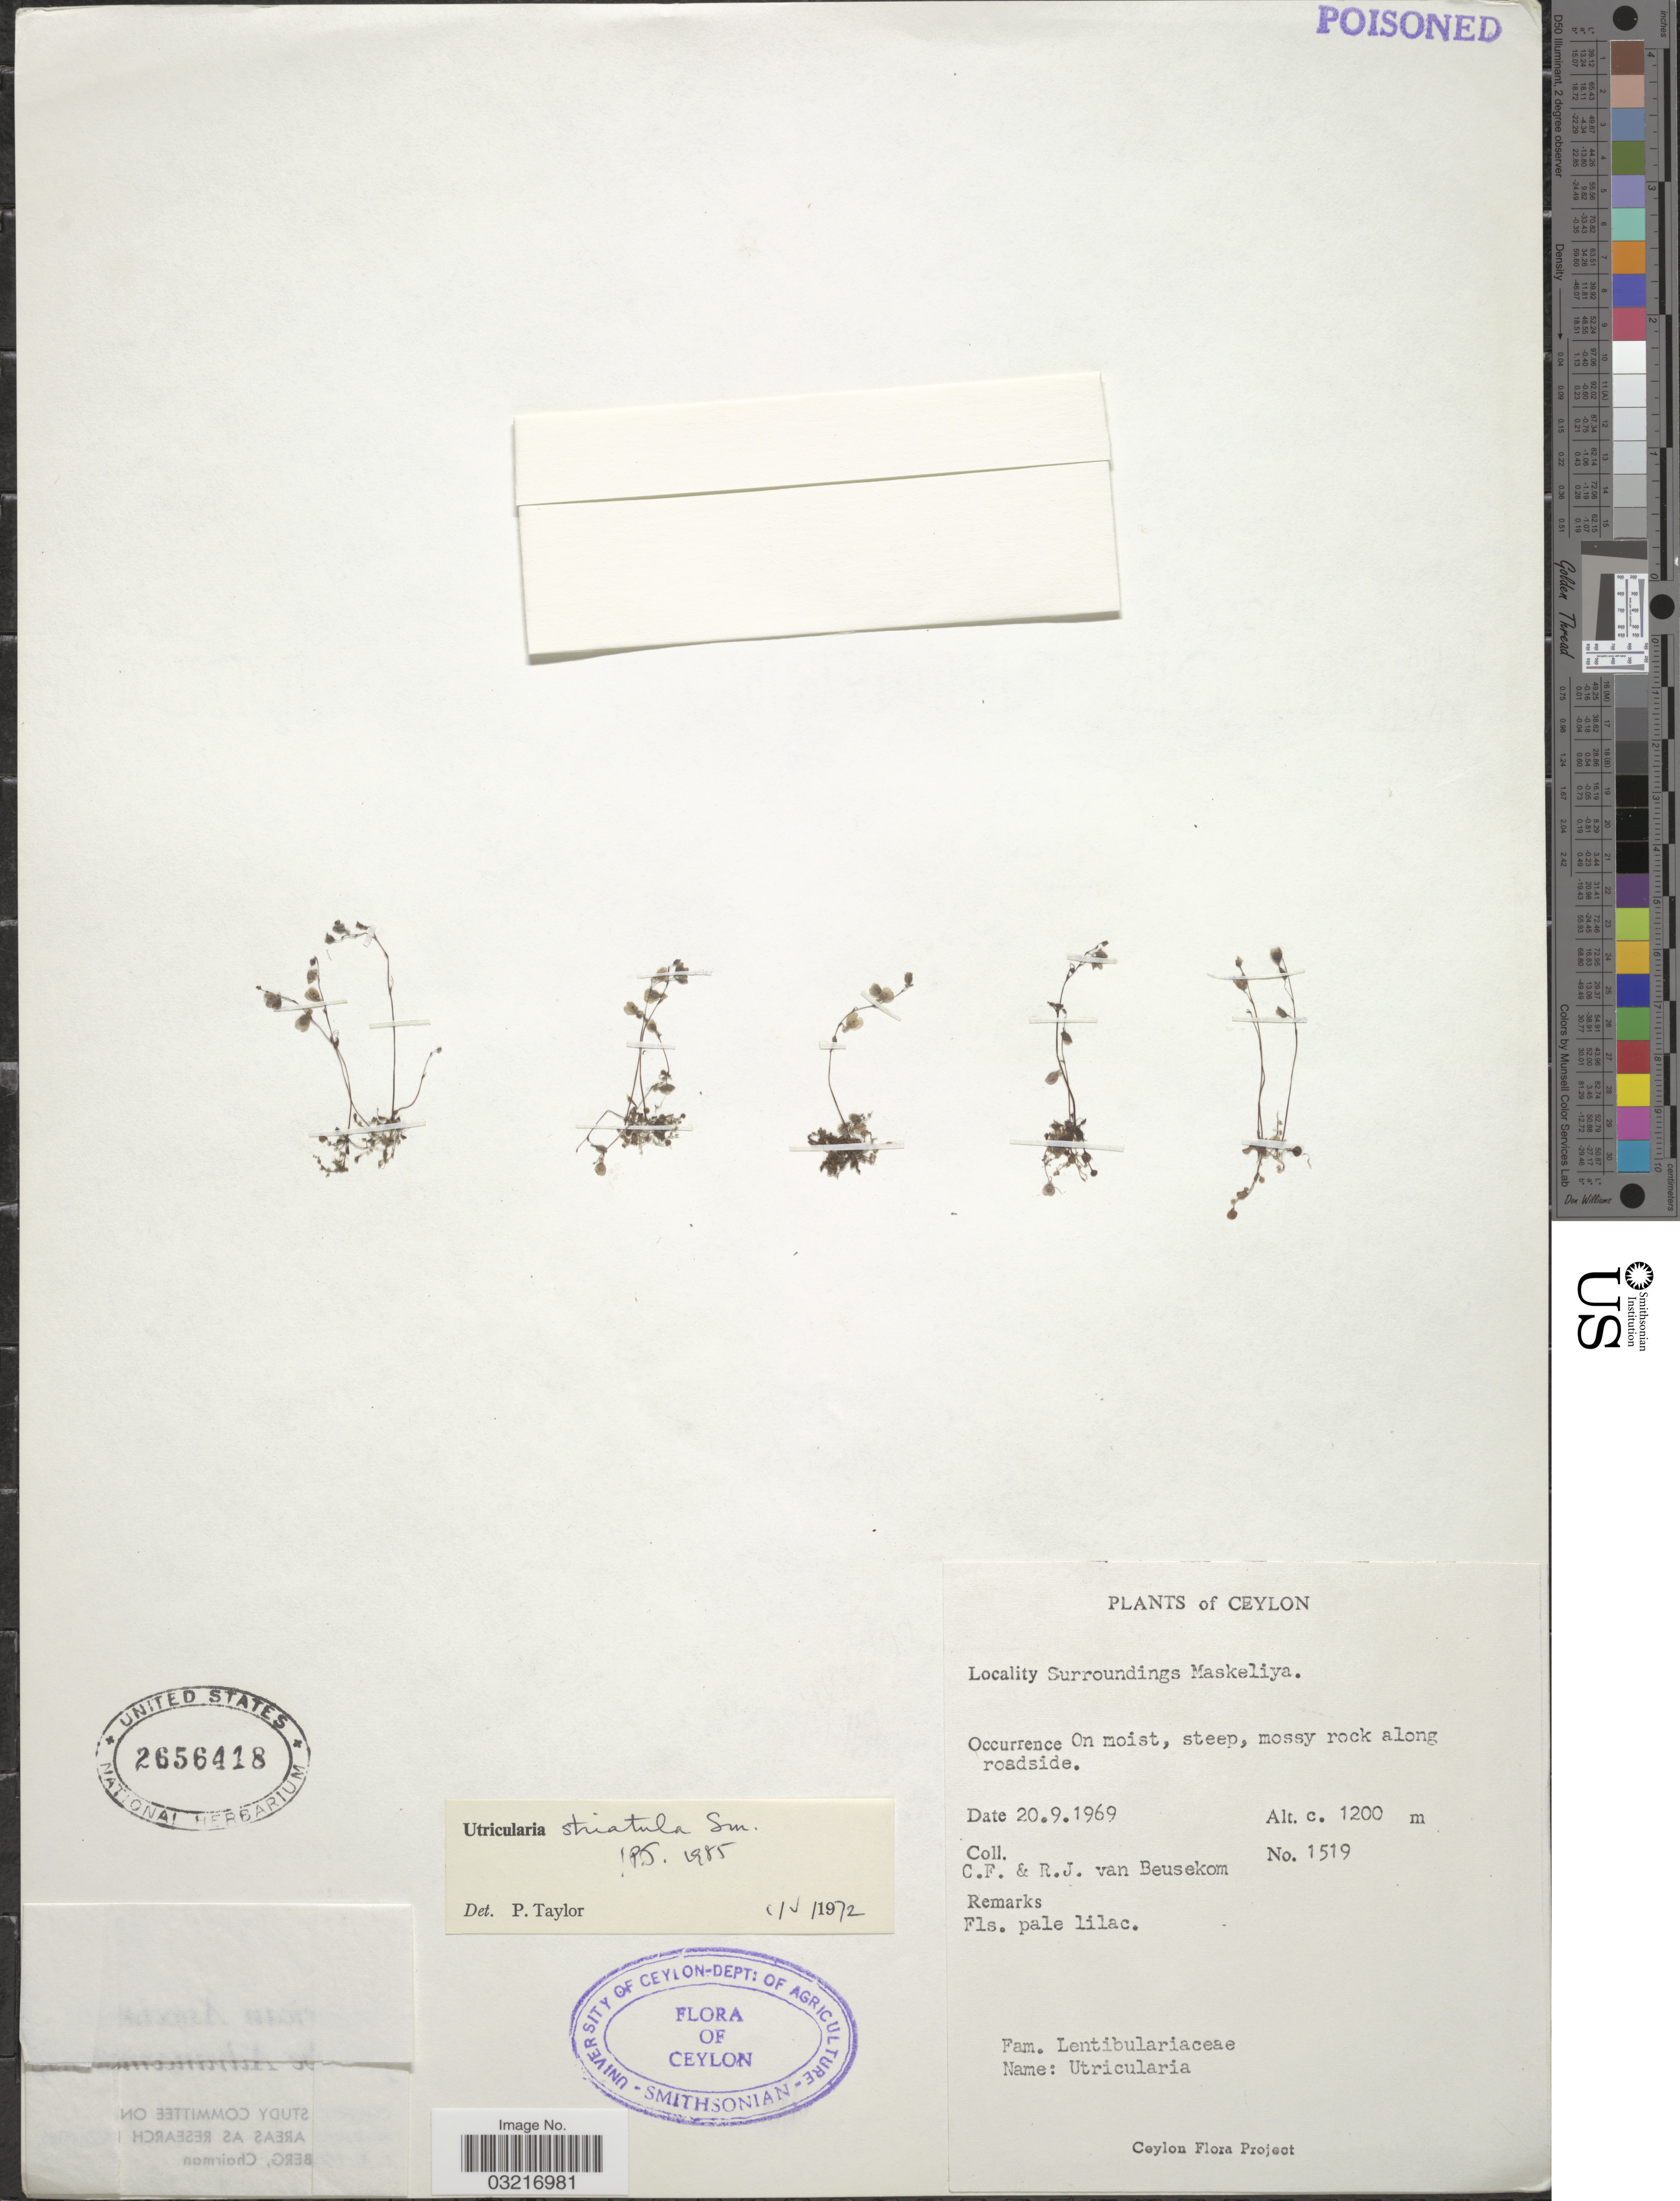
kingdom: Plantae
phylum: Tracheophyta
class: Magnoliopsida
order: Lamiales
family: Lentibulariaceae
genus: Utricularia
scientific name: Utricularia striatula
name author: Sm.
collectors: C. F. Beusekom & R. Van Beusekom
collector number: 1519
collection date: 1969-09-20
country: Sri Lanka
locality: Ceylon, Surroundings Maskeliya.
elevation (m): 1200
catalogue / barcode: US 2656418